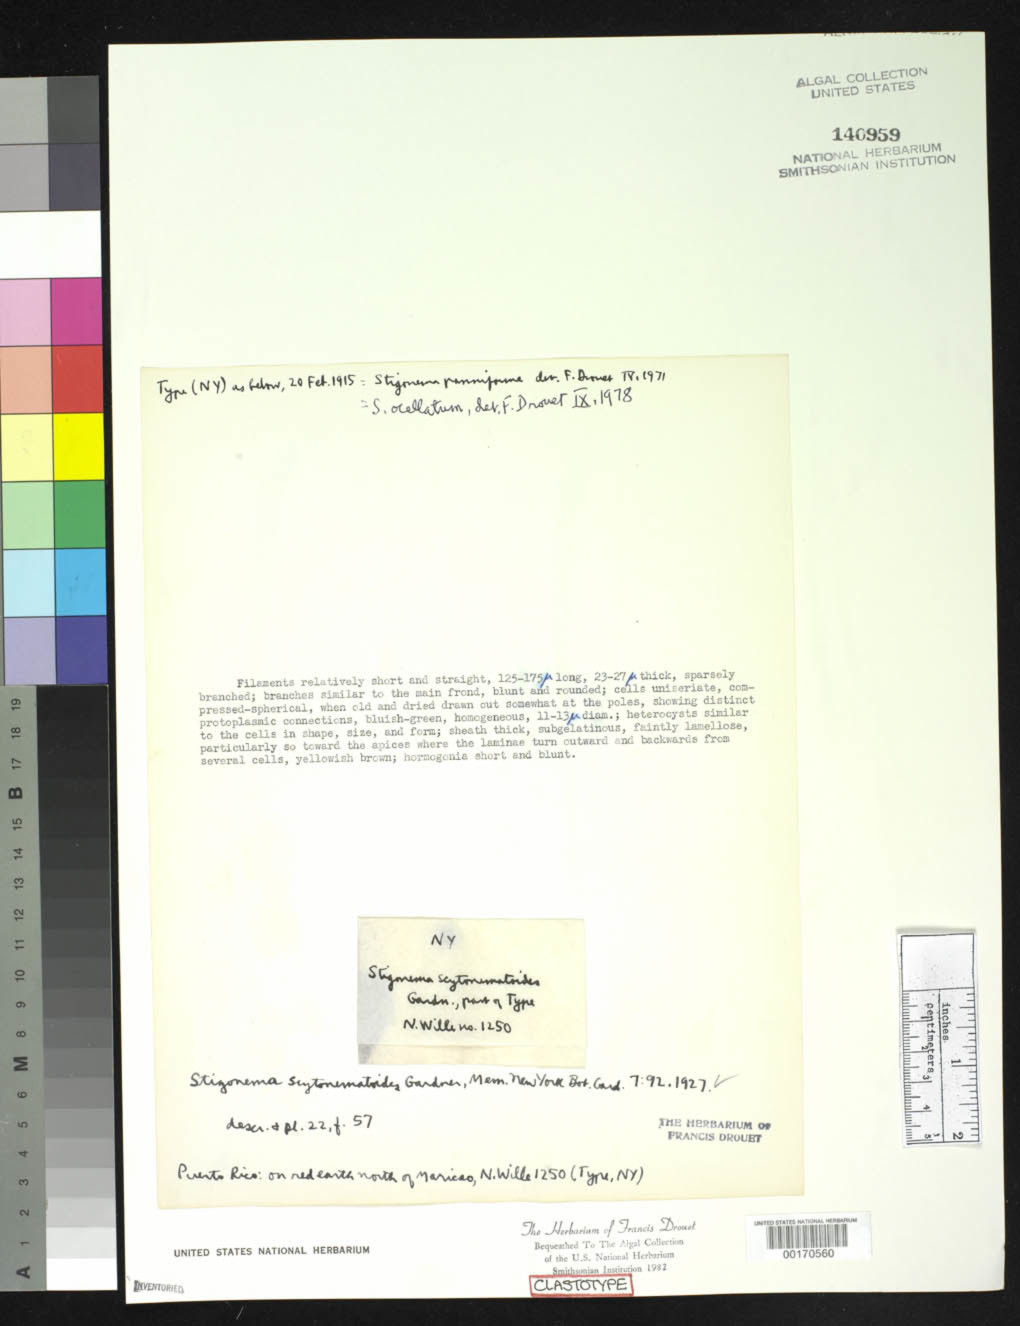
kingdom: Bacteria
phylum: Cyanobacteria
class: Cyanobacteriia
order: Cyanobacteriales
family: Stigonemataceae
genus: Stigonema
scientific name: Stigonema scytonematoides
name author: N.L. Gardner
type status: Isotype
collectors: N. Wille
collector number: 1250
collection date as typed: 20 Feb 1915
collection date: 1915-02-20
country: Puerto Rico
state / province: Maricao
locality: North of Maricao.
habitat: On red earth.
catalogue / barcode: US 140959